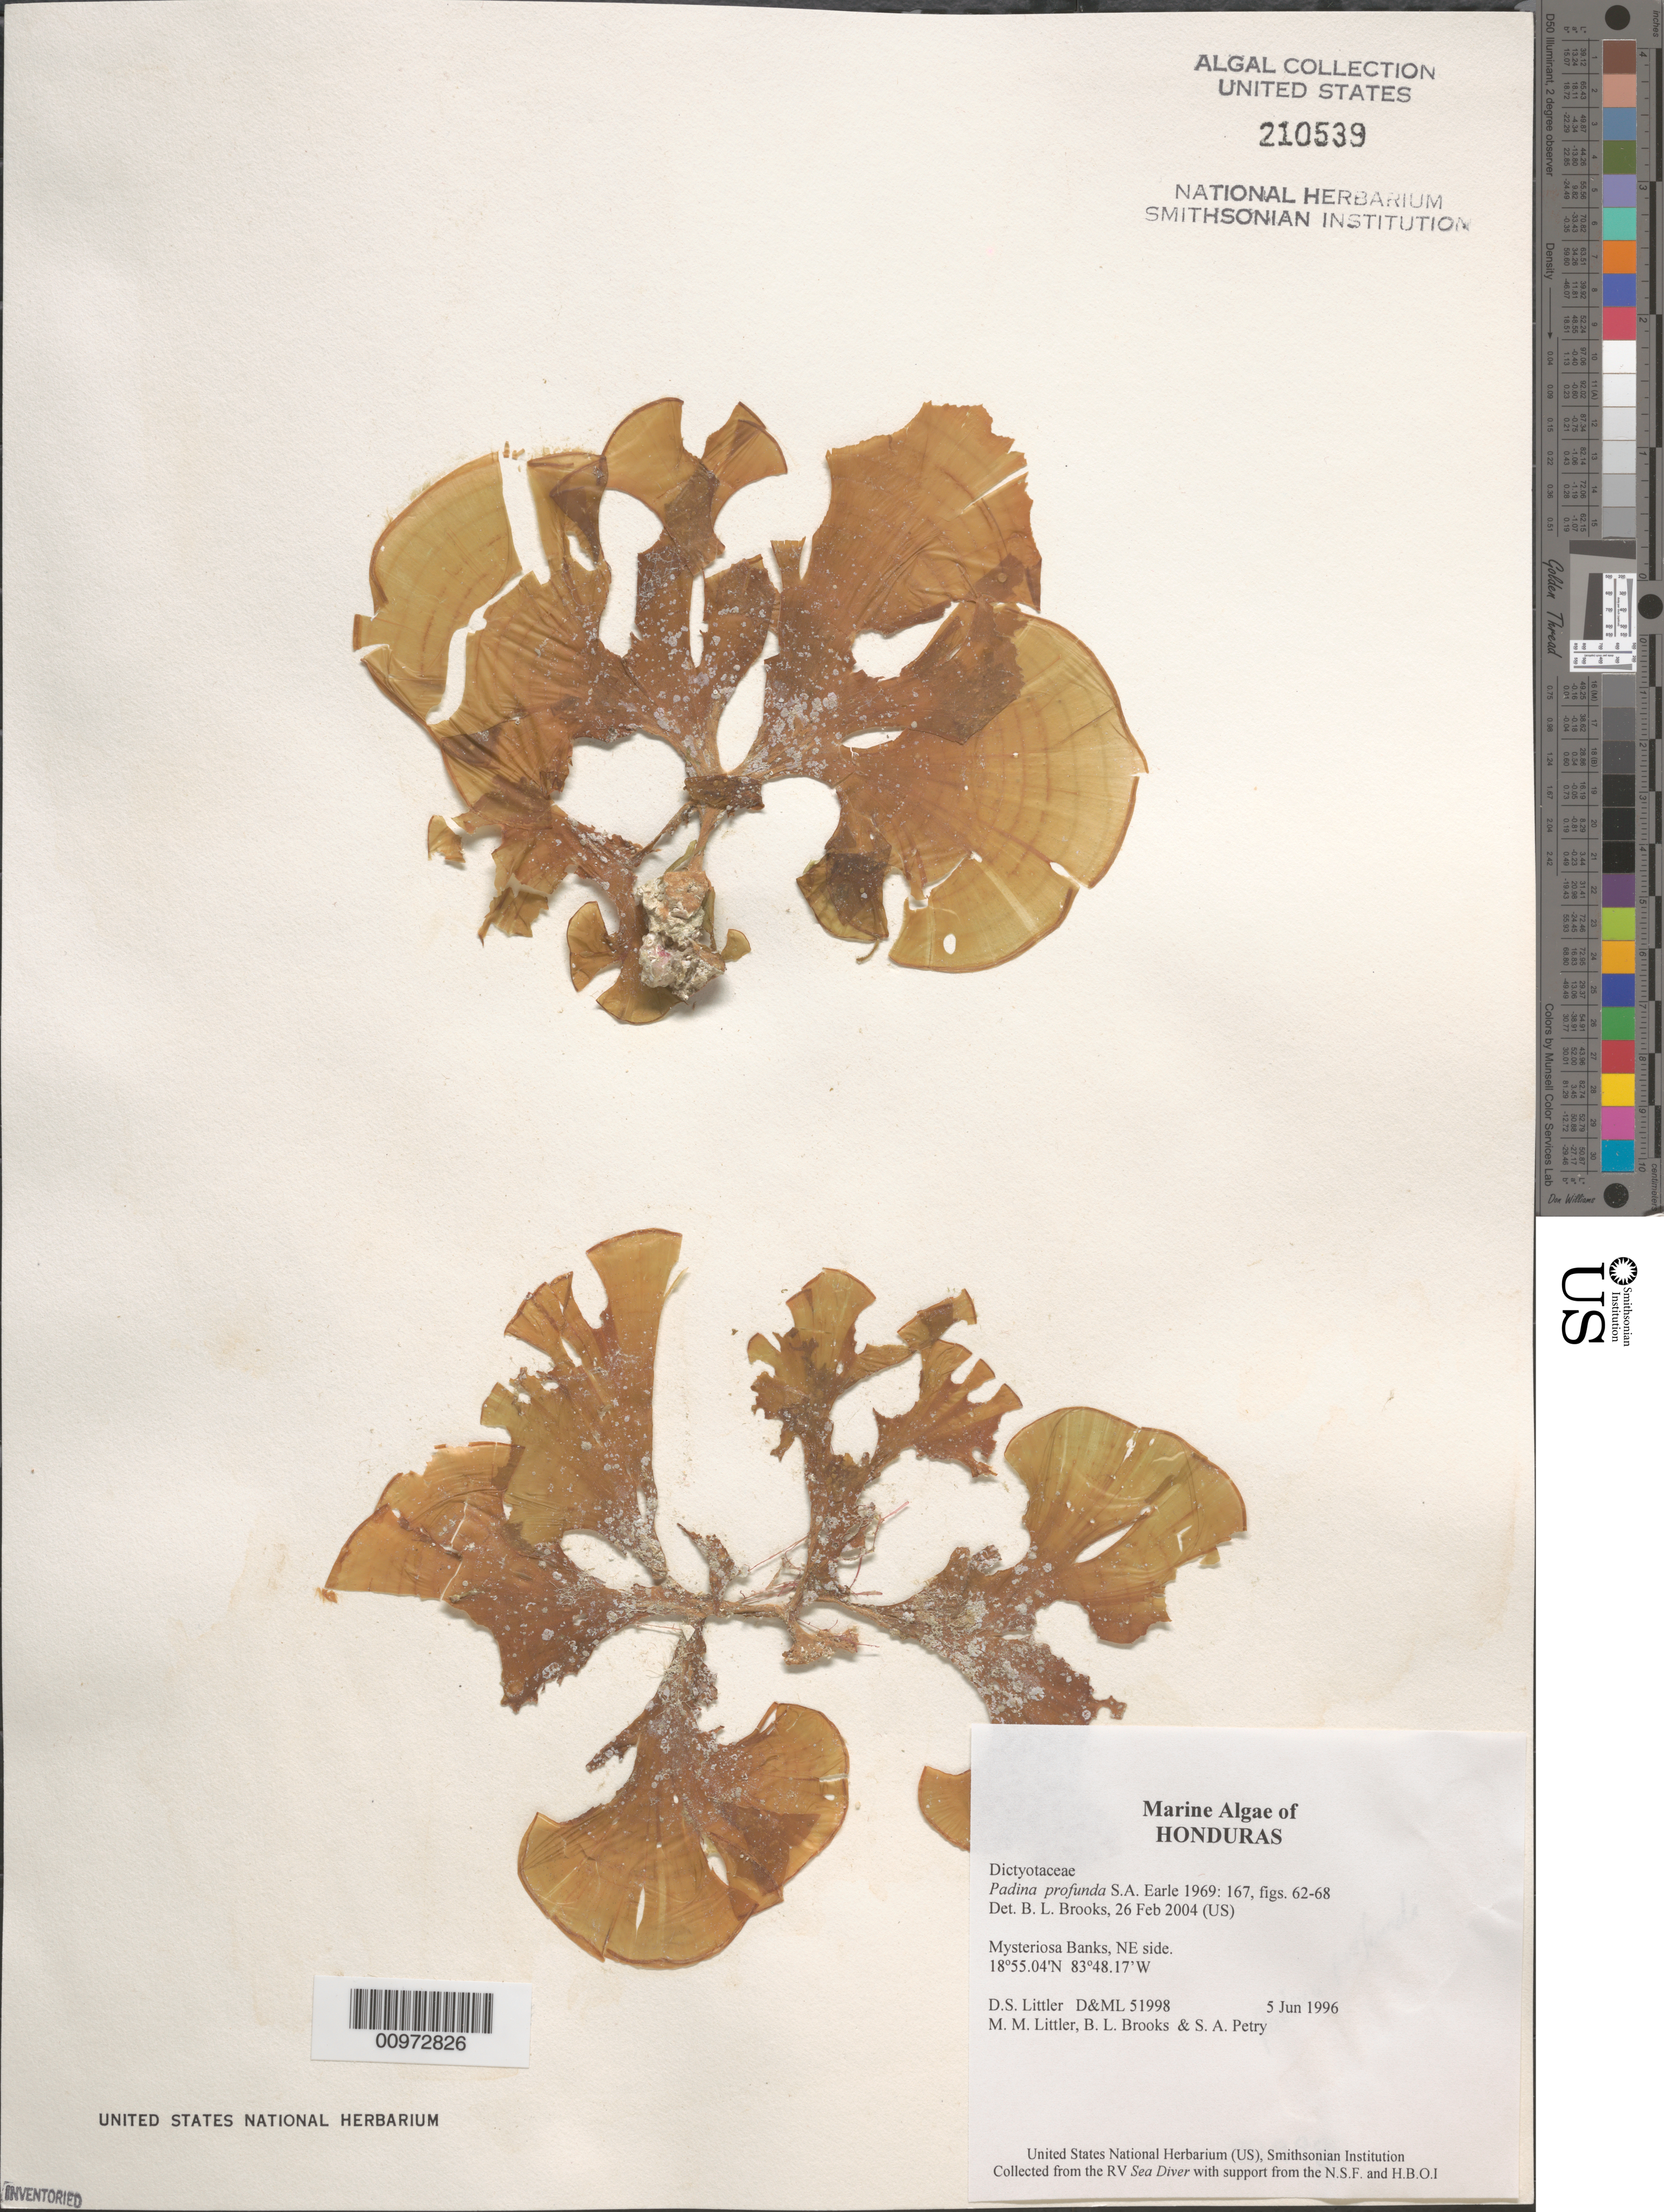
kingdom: Chromista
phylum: Ochrophyta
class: Phaeophyceae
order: Dictyotales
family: Dictyotaceae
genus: Padina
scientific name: Padina pavonica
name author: (L.) Thivy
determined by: Algae name updating Project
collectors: D. S. Littler, M. M. Littler, B. Brooks & S. Petry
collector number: D&ML 51998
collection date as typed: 05 Jun 1996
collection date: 1996-06-05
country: Honduras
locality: Mysteriosa Banks, northeast side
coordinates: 18 55.04'N, 83 48.17'W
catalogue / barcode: US 210539